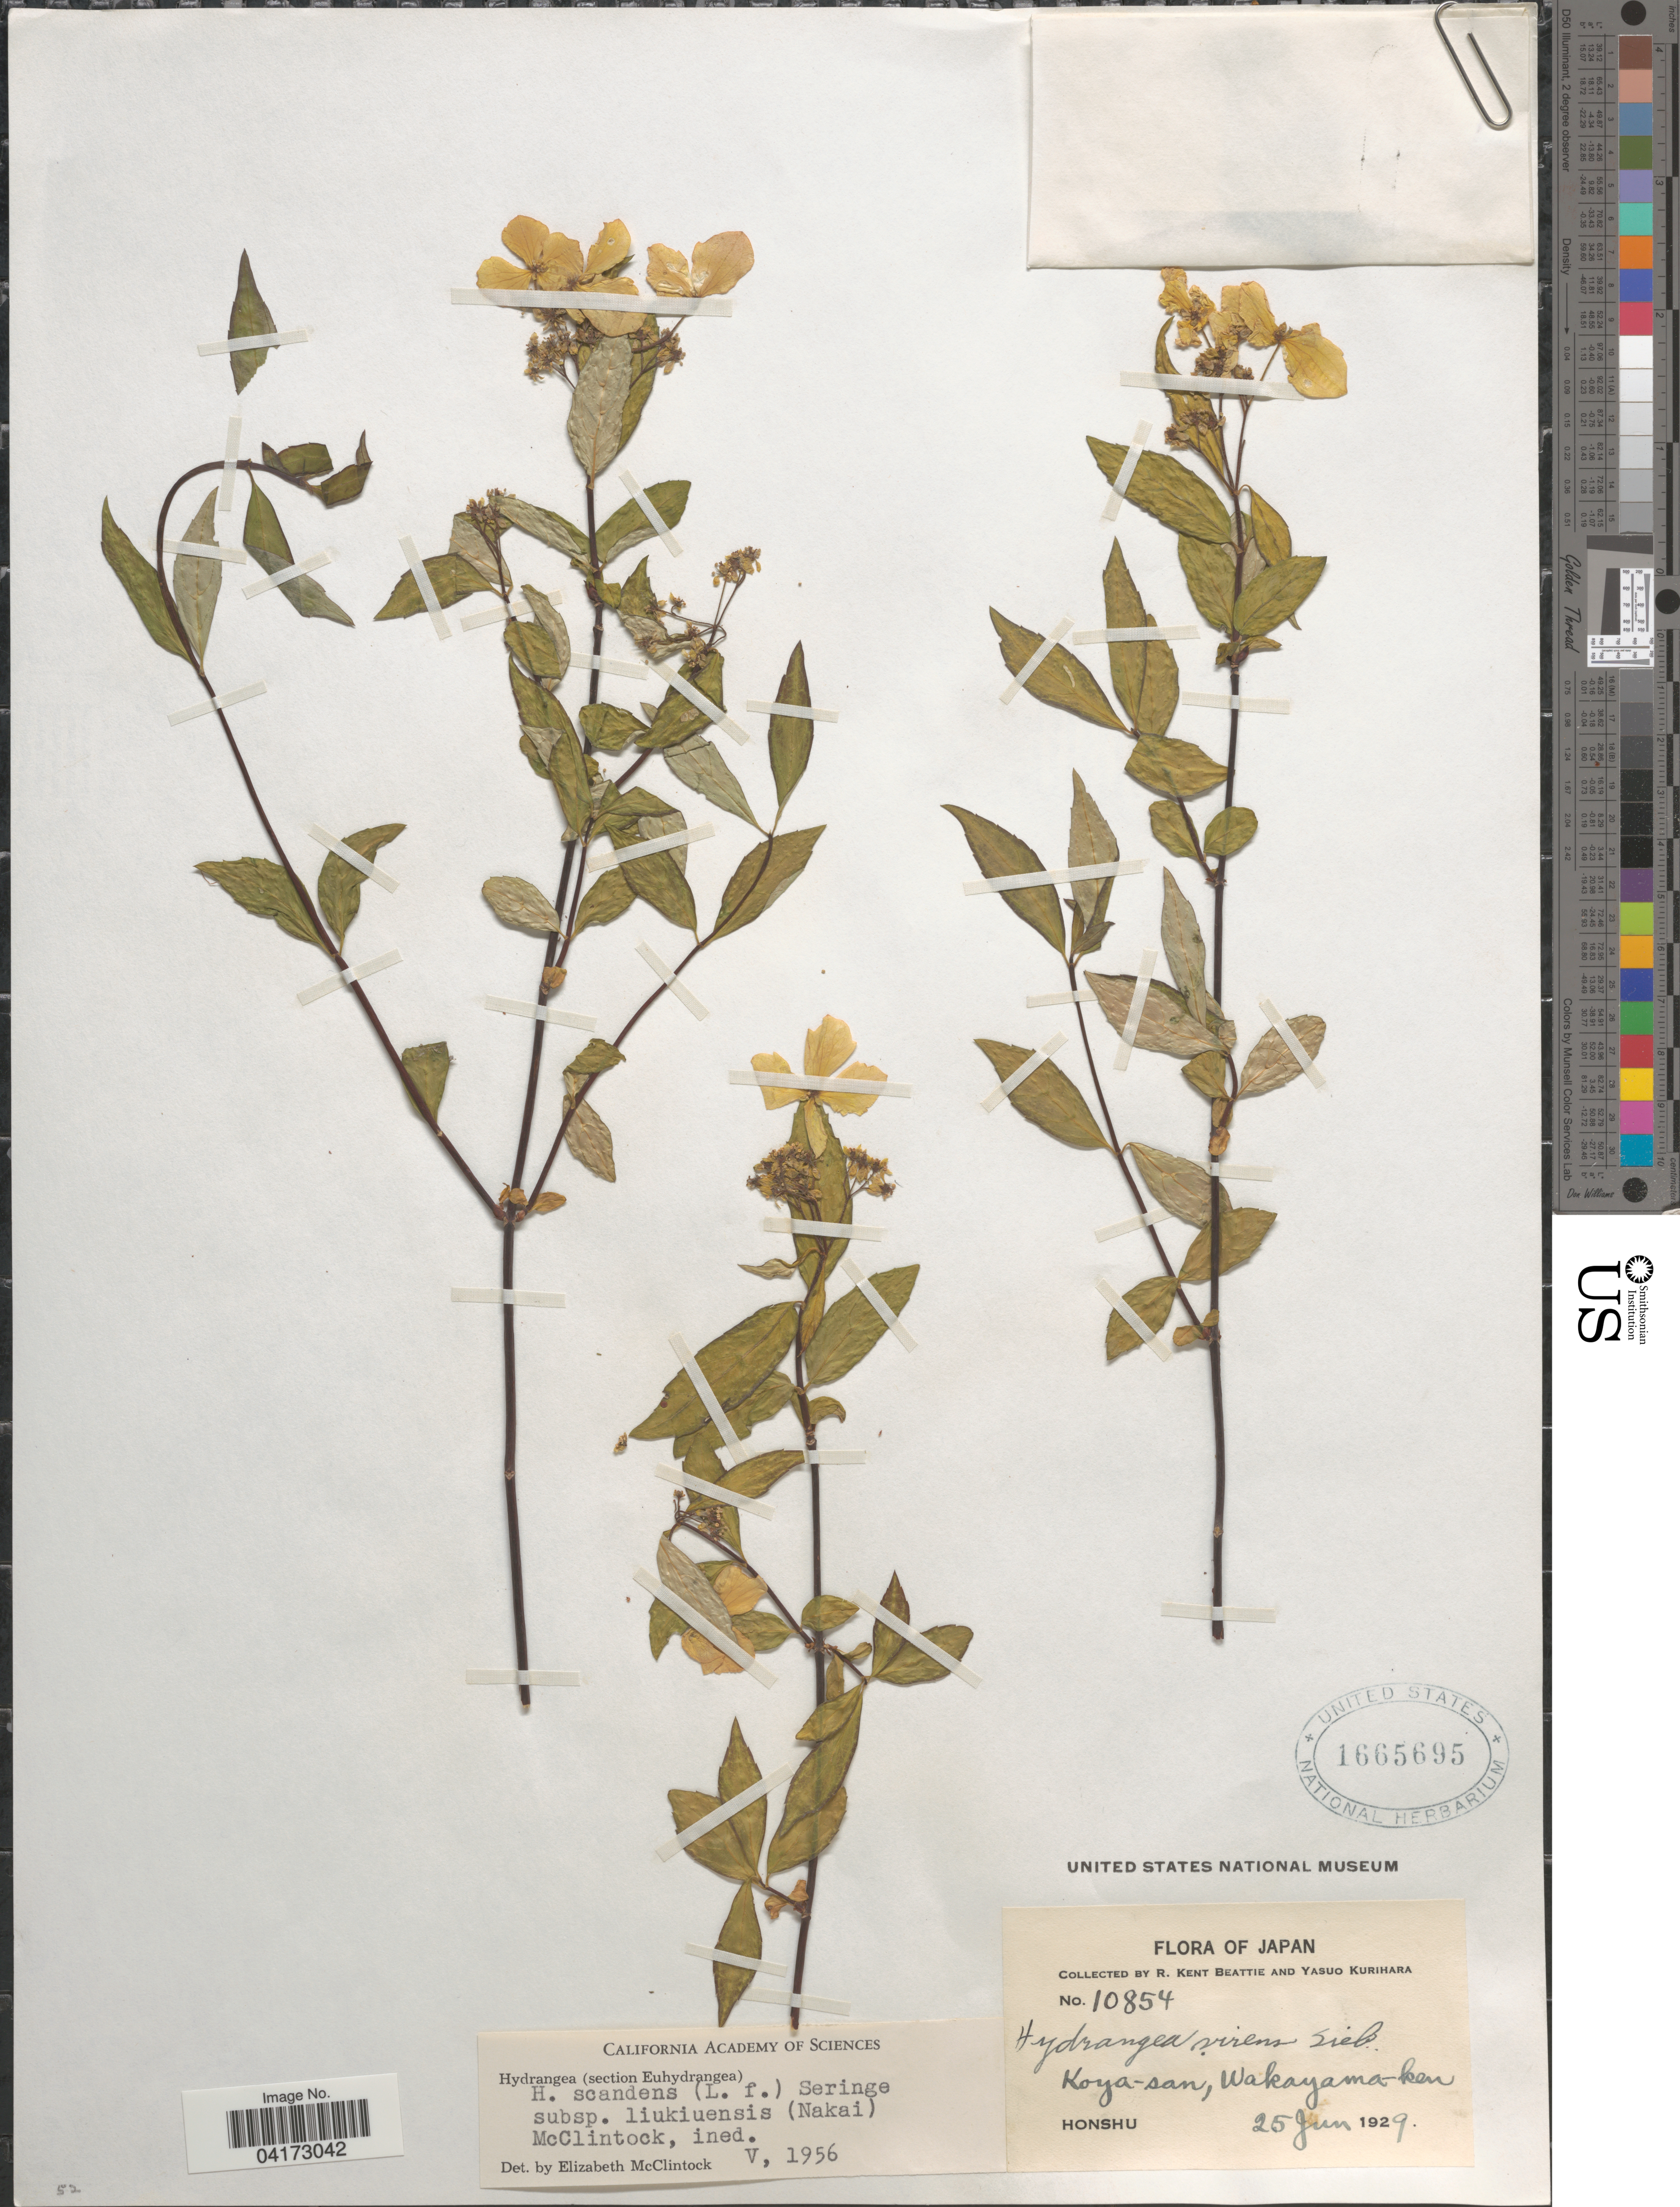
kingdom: Plantae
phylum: Tracheophyta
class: Magnoliopsida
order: Cornales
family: Hydrangeaceae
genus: Hydrangea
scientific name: Hydrangea scandens subsp. liukiuensis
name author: (Nakai) E. M. McClint.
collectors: R. K. Beattie & Y. Kurihara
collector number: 10854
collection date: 1929-06-25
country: Japan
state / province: Wakayama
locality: Koya-san, Wakayama-ken. Honshu.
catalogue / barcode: US 1665695